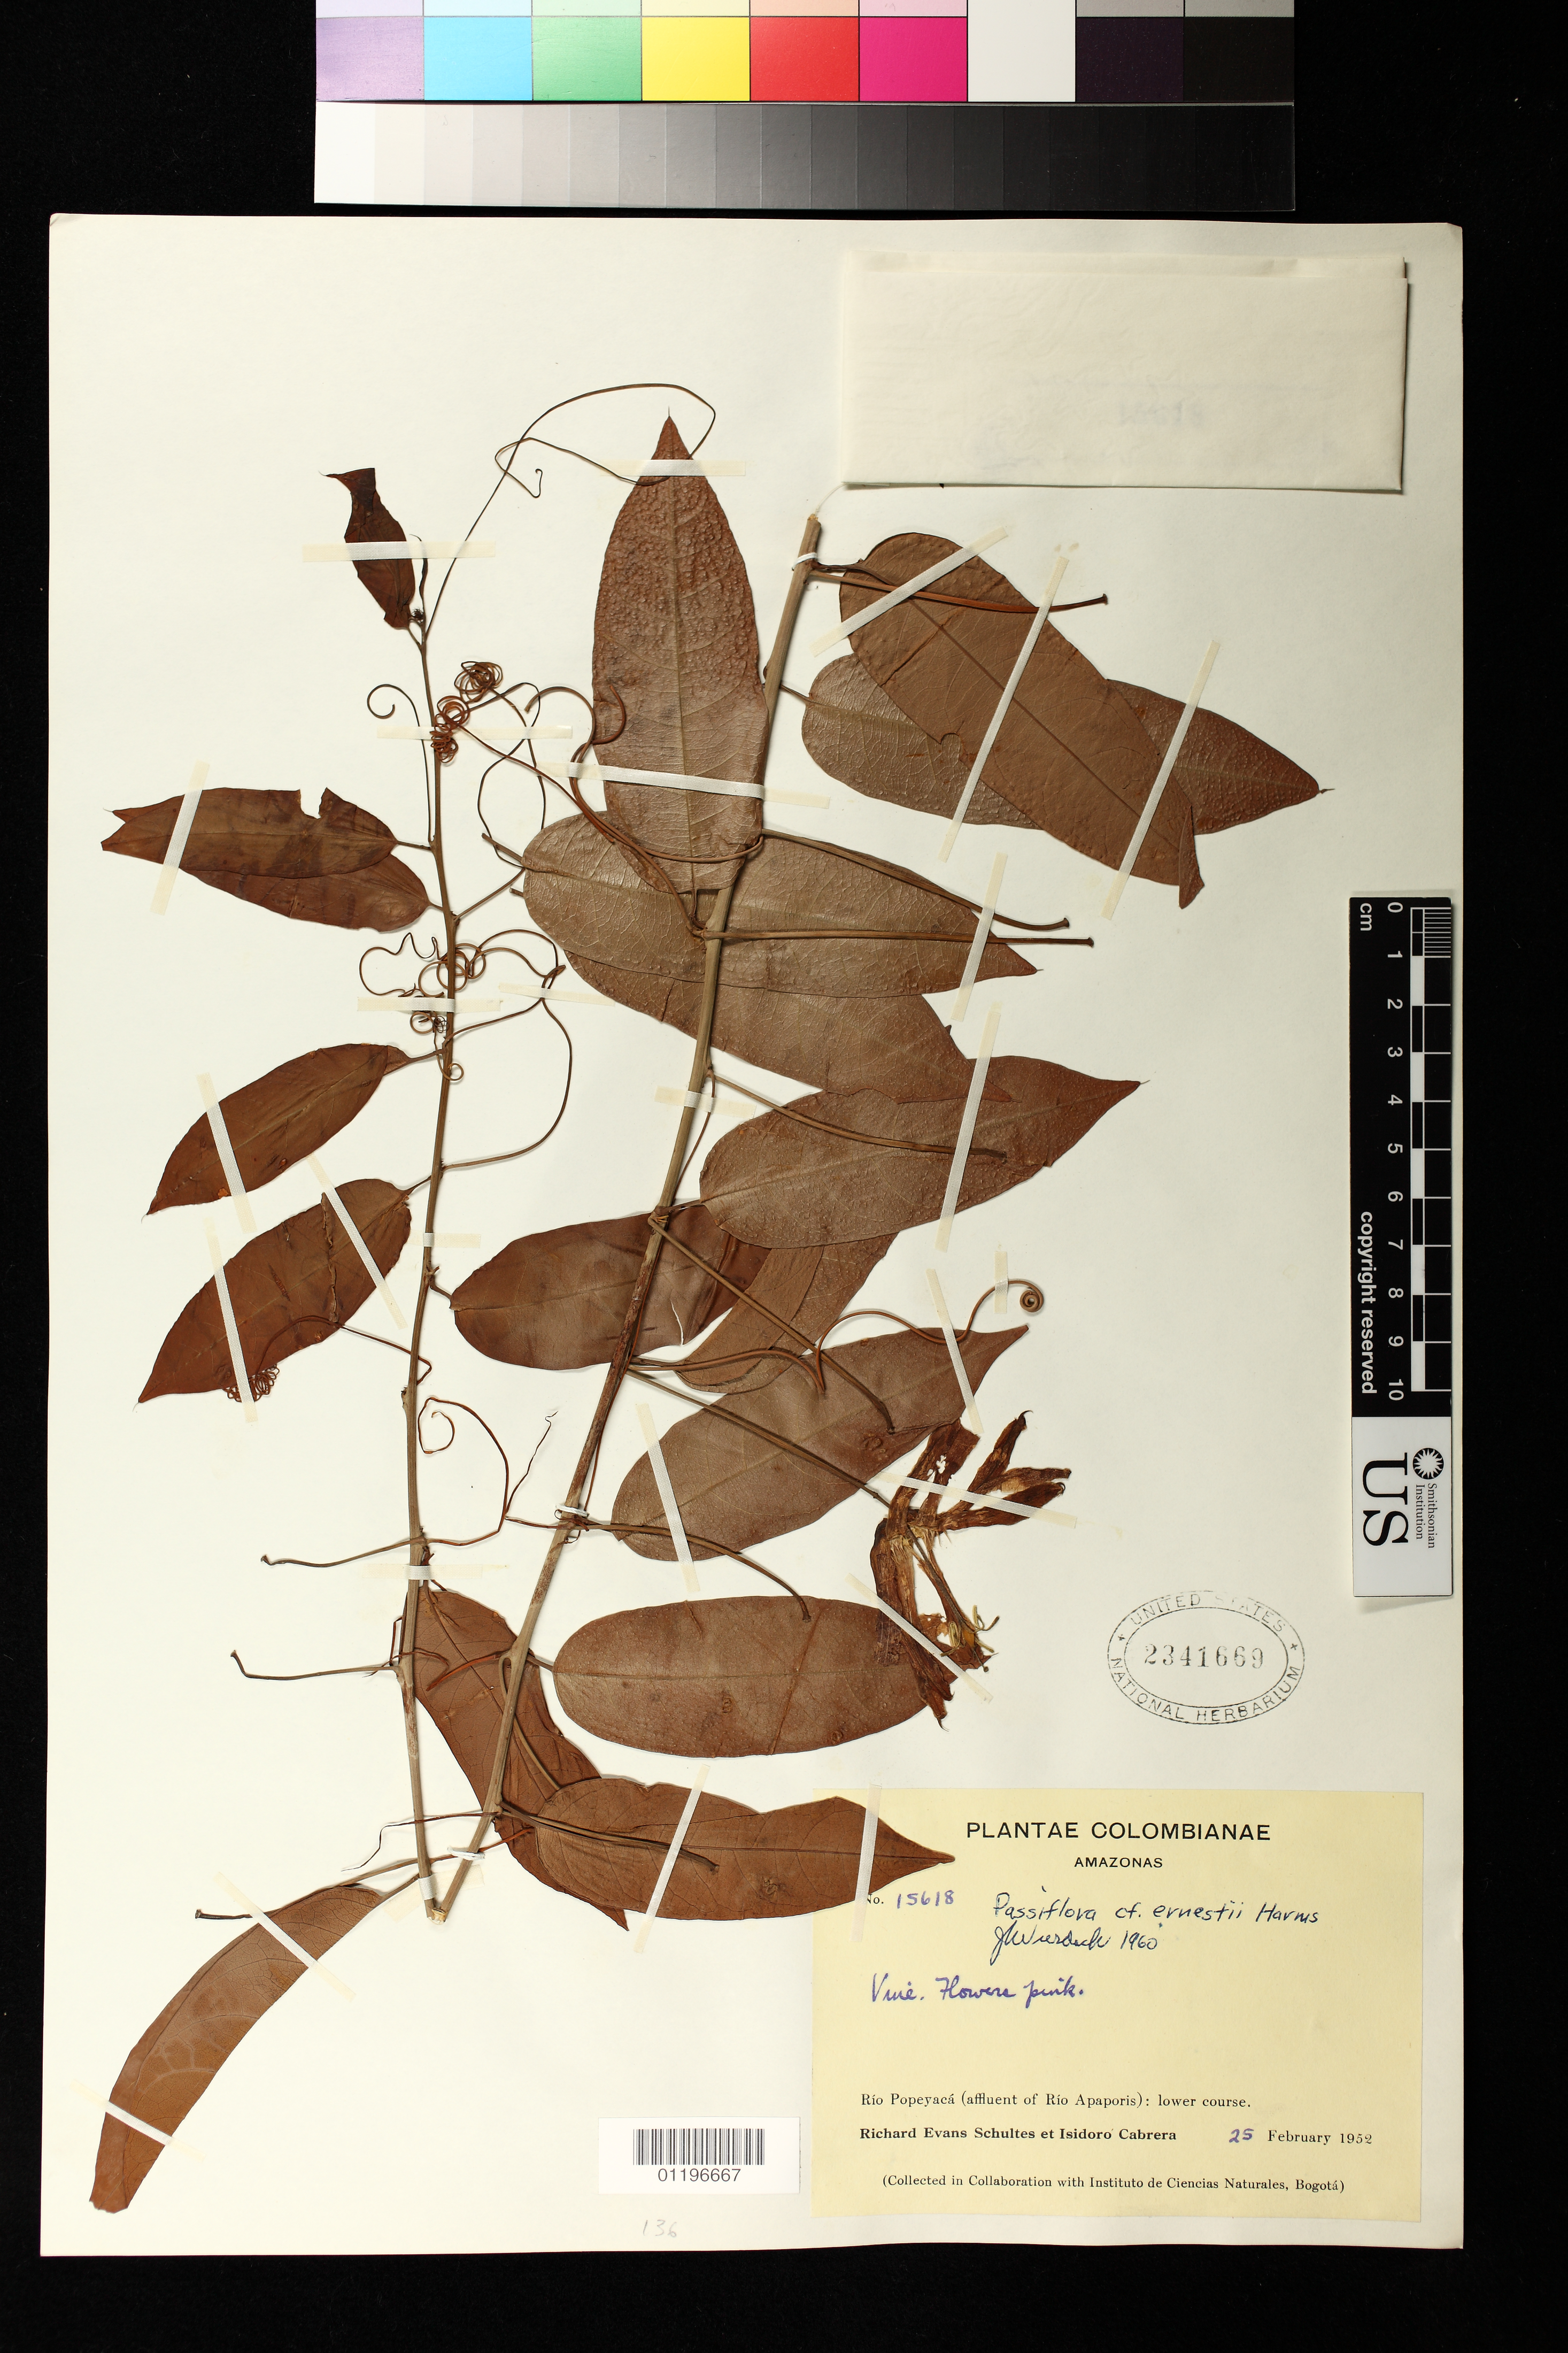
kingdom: Plantae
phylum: Tracheophyta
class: Magnoliopsida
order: Malpighiales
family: Passifloraceae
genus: Passiflora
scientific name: Passiflora ernestii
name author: Harms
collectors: R. E. Schultes & I. Cabrera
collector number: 15618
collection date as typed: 25 Feb 1952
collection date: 1952-02-25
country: Colombia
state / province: Amazônas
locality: Rio Popeyaca (affluent of Rio Apaporis): lower course.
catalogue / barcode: US 2341669